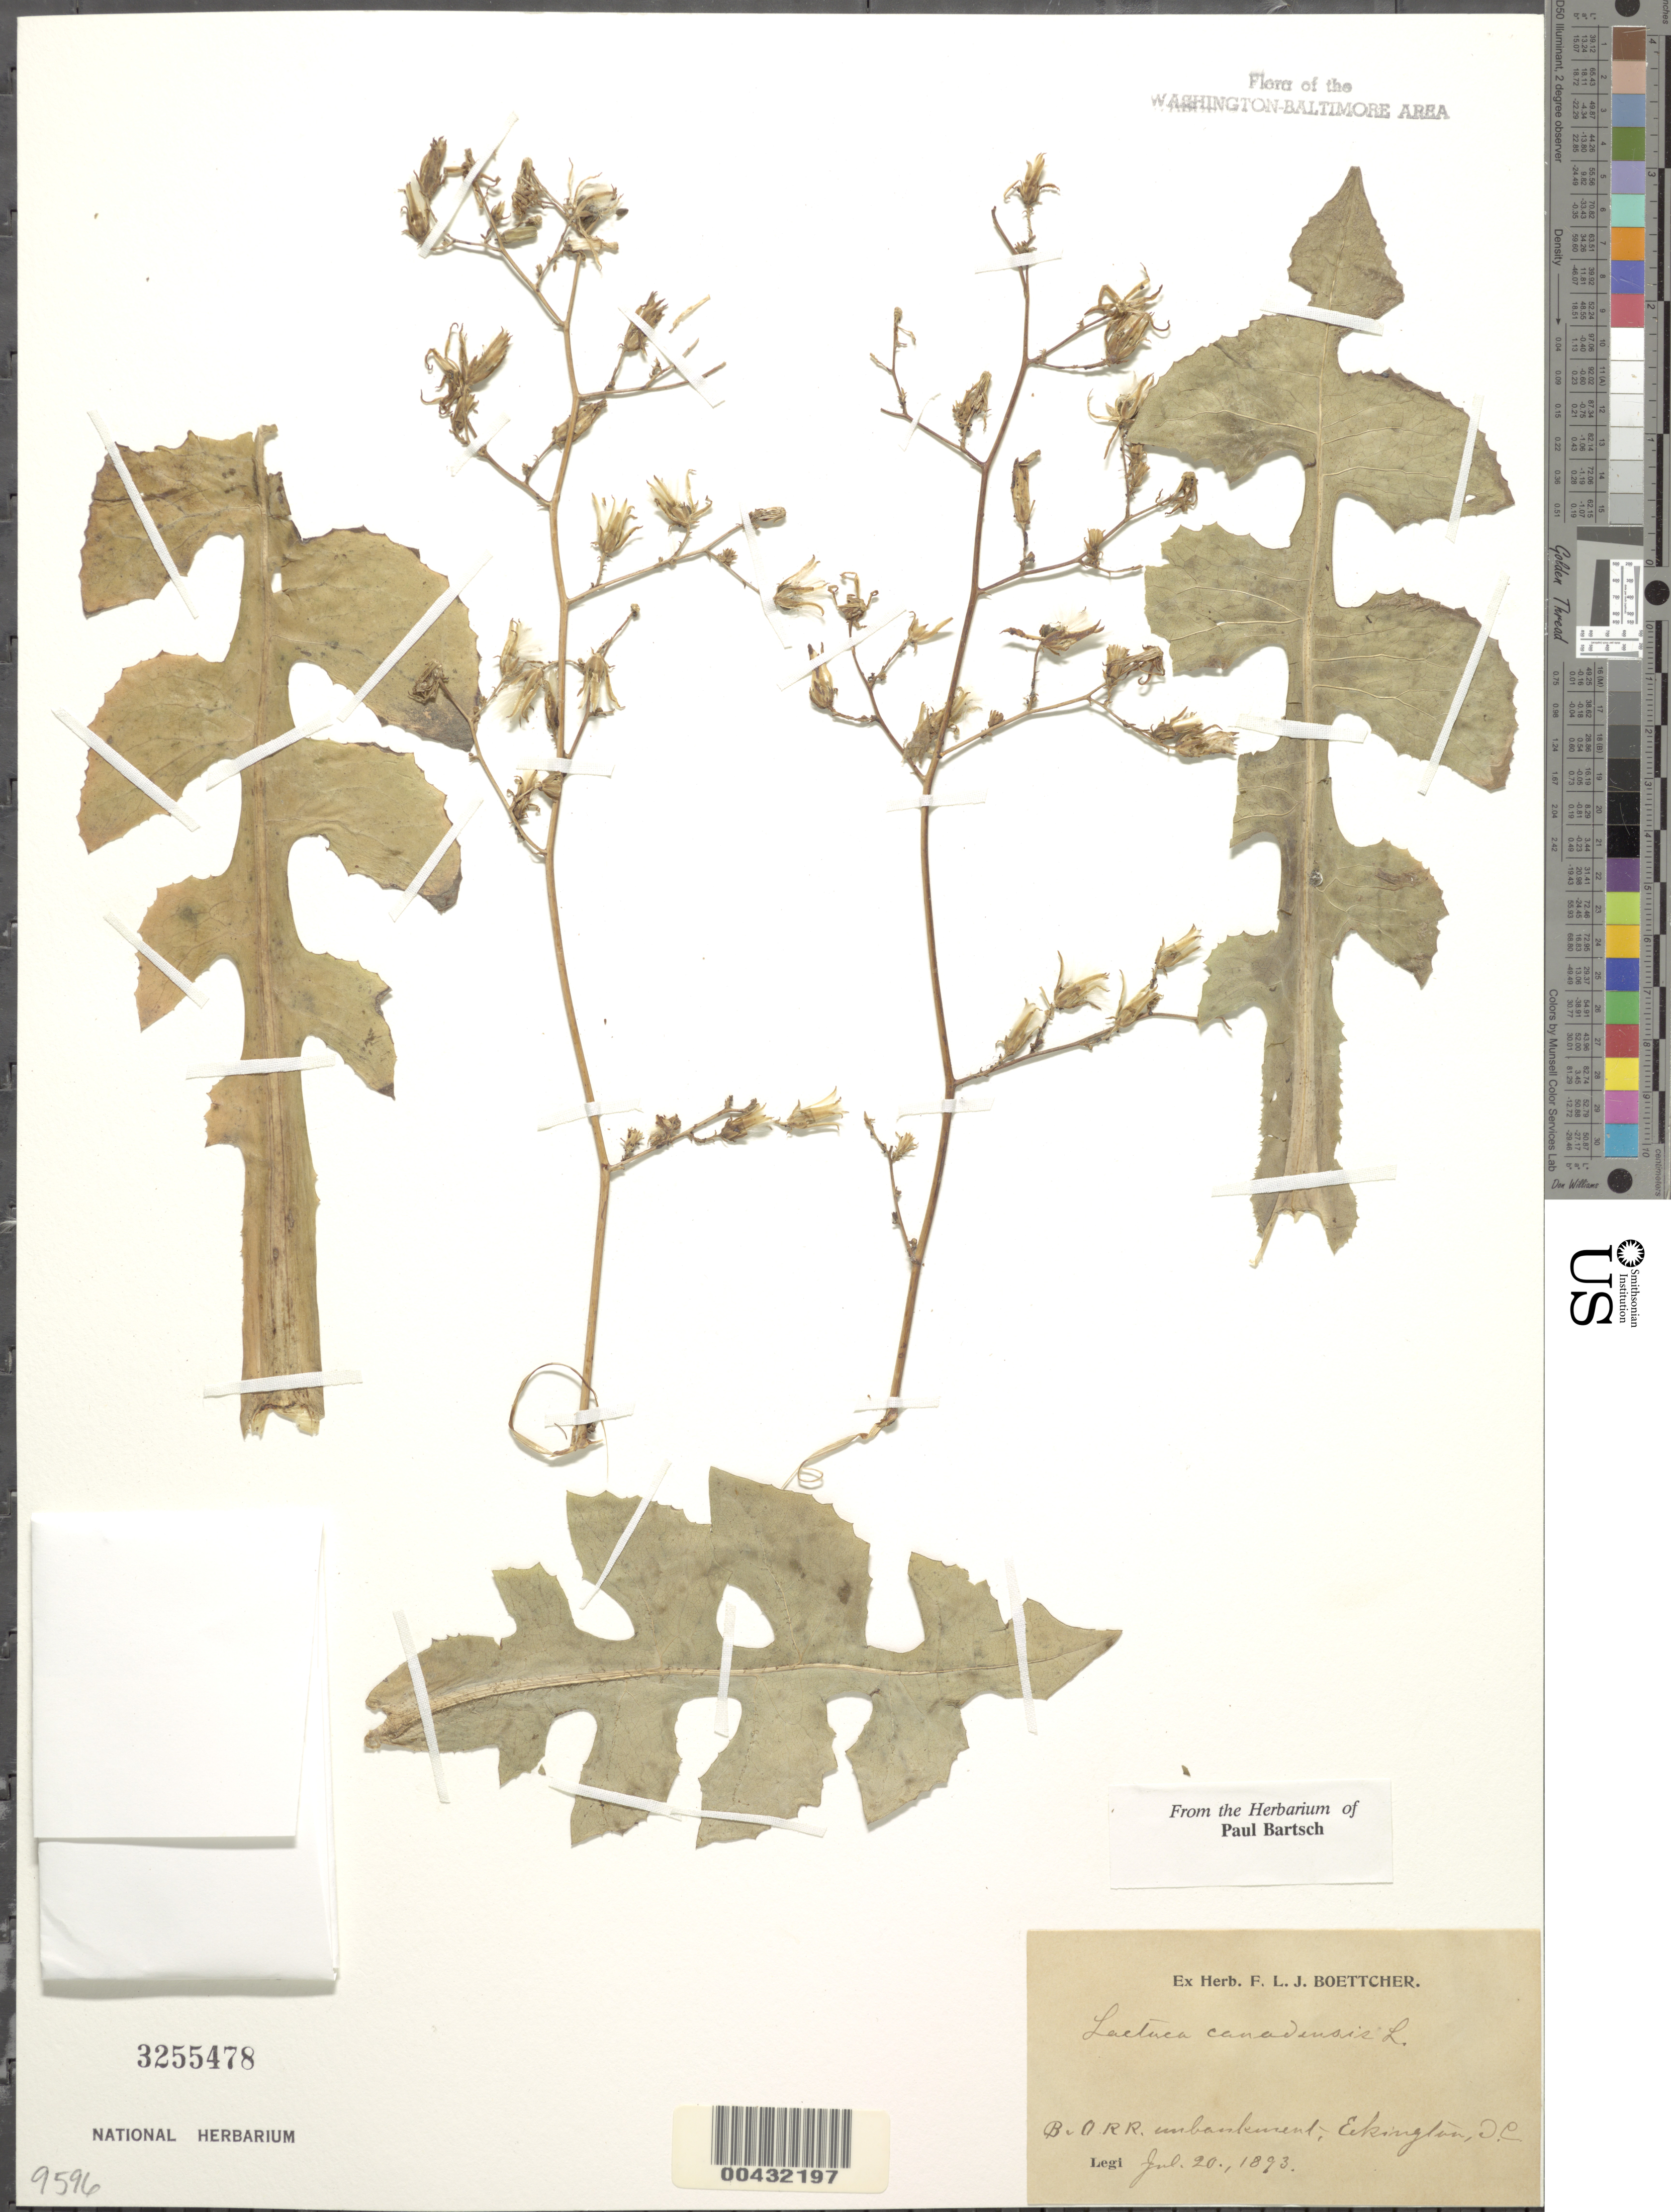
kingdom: Plantae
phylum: Tracheophyta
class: Magnoliopsida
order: Asterales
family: Asteraceae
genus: Lactuca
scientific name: Lactuca canadensis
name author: L.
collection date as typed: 20 Jul 1893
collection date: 1893-07-20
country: United States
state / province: District of Columbia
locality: Eckington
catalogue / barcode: US 3255478